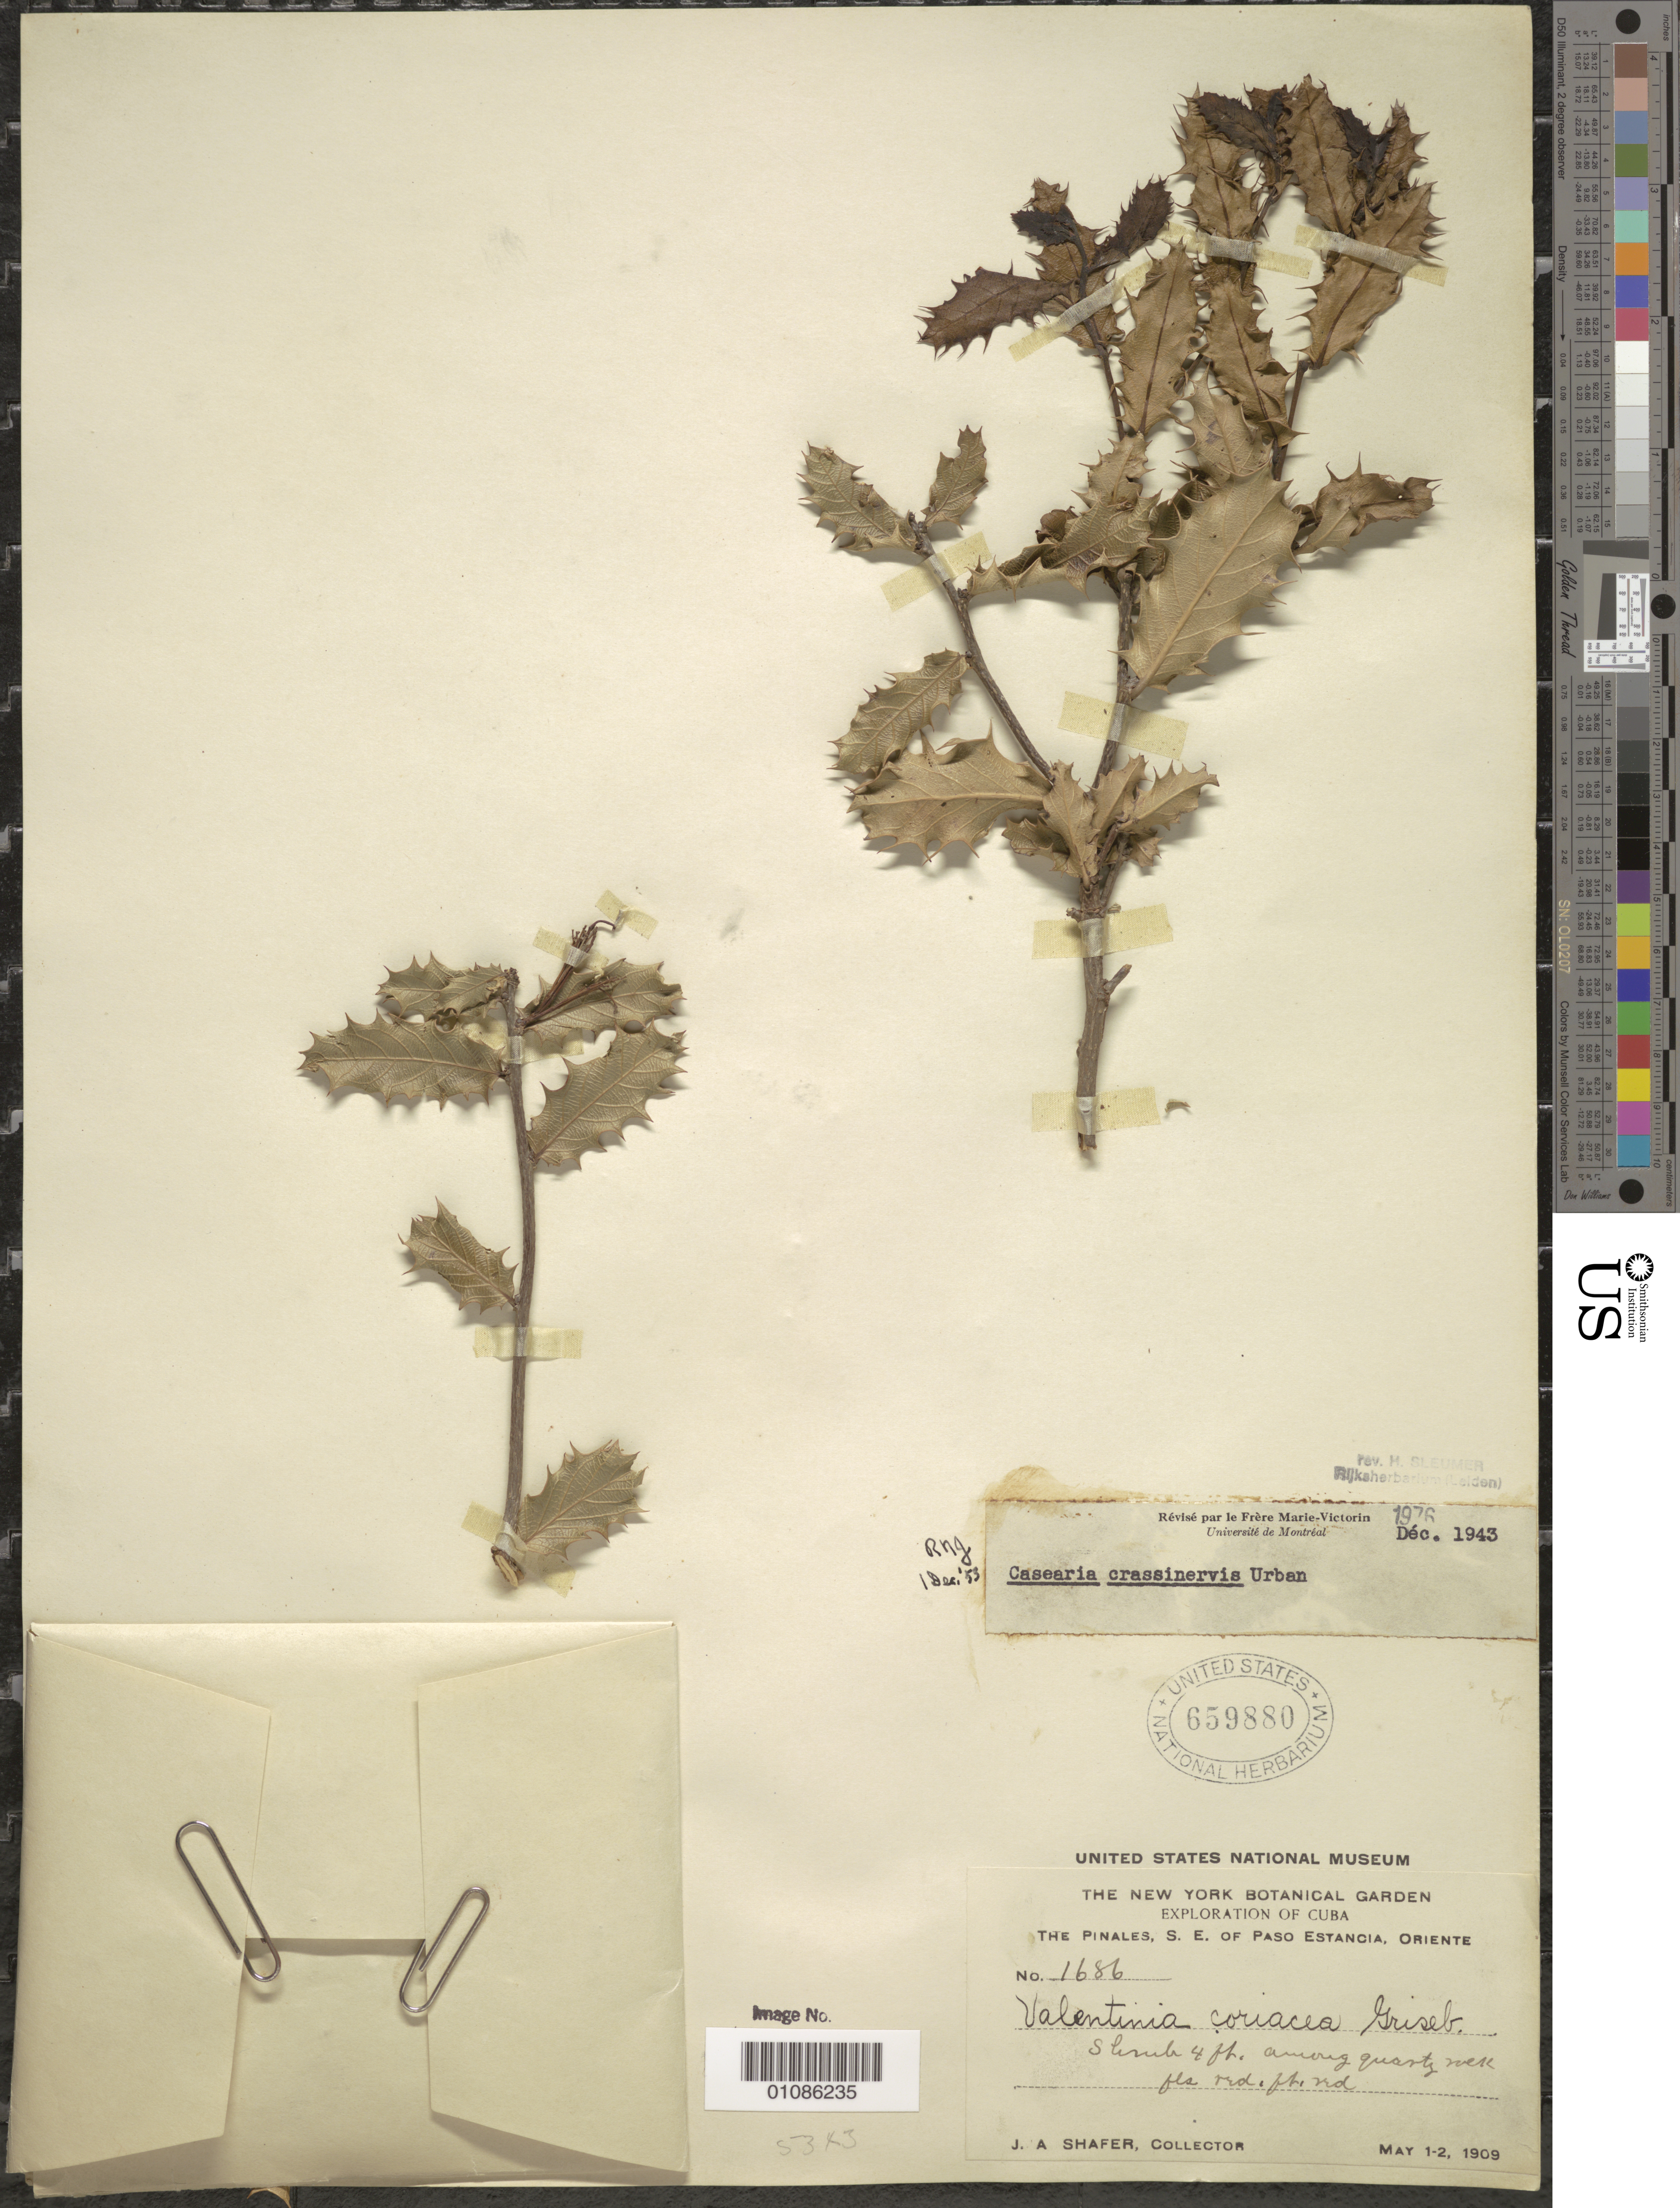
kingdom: Plantae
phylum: Tracheophyta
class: Magnoliopsida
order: Malpighiales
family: Salicaceae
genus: Casearia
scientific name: Casearia crassinervis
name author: Urb.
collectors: J. A. Shafer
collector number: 1686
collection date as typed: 01 May 1909 to 02 May 1909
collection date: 1909-05-01/1909-05-02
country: Cuba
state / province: Oriente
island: Cuba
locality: The pinales, S E of Paso estanicia,oriente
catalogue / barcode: US 659880